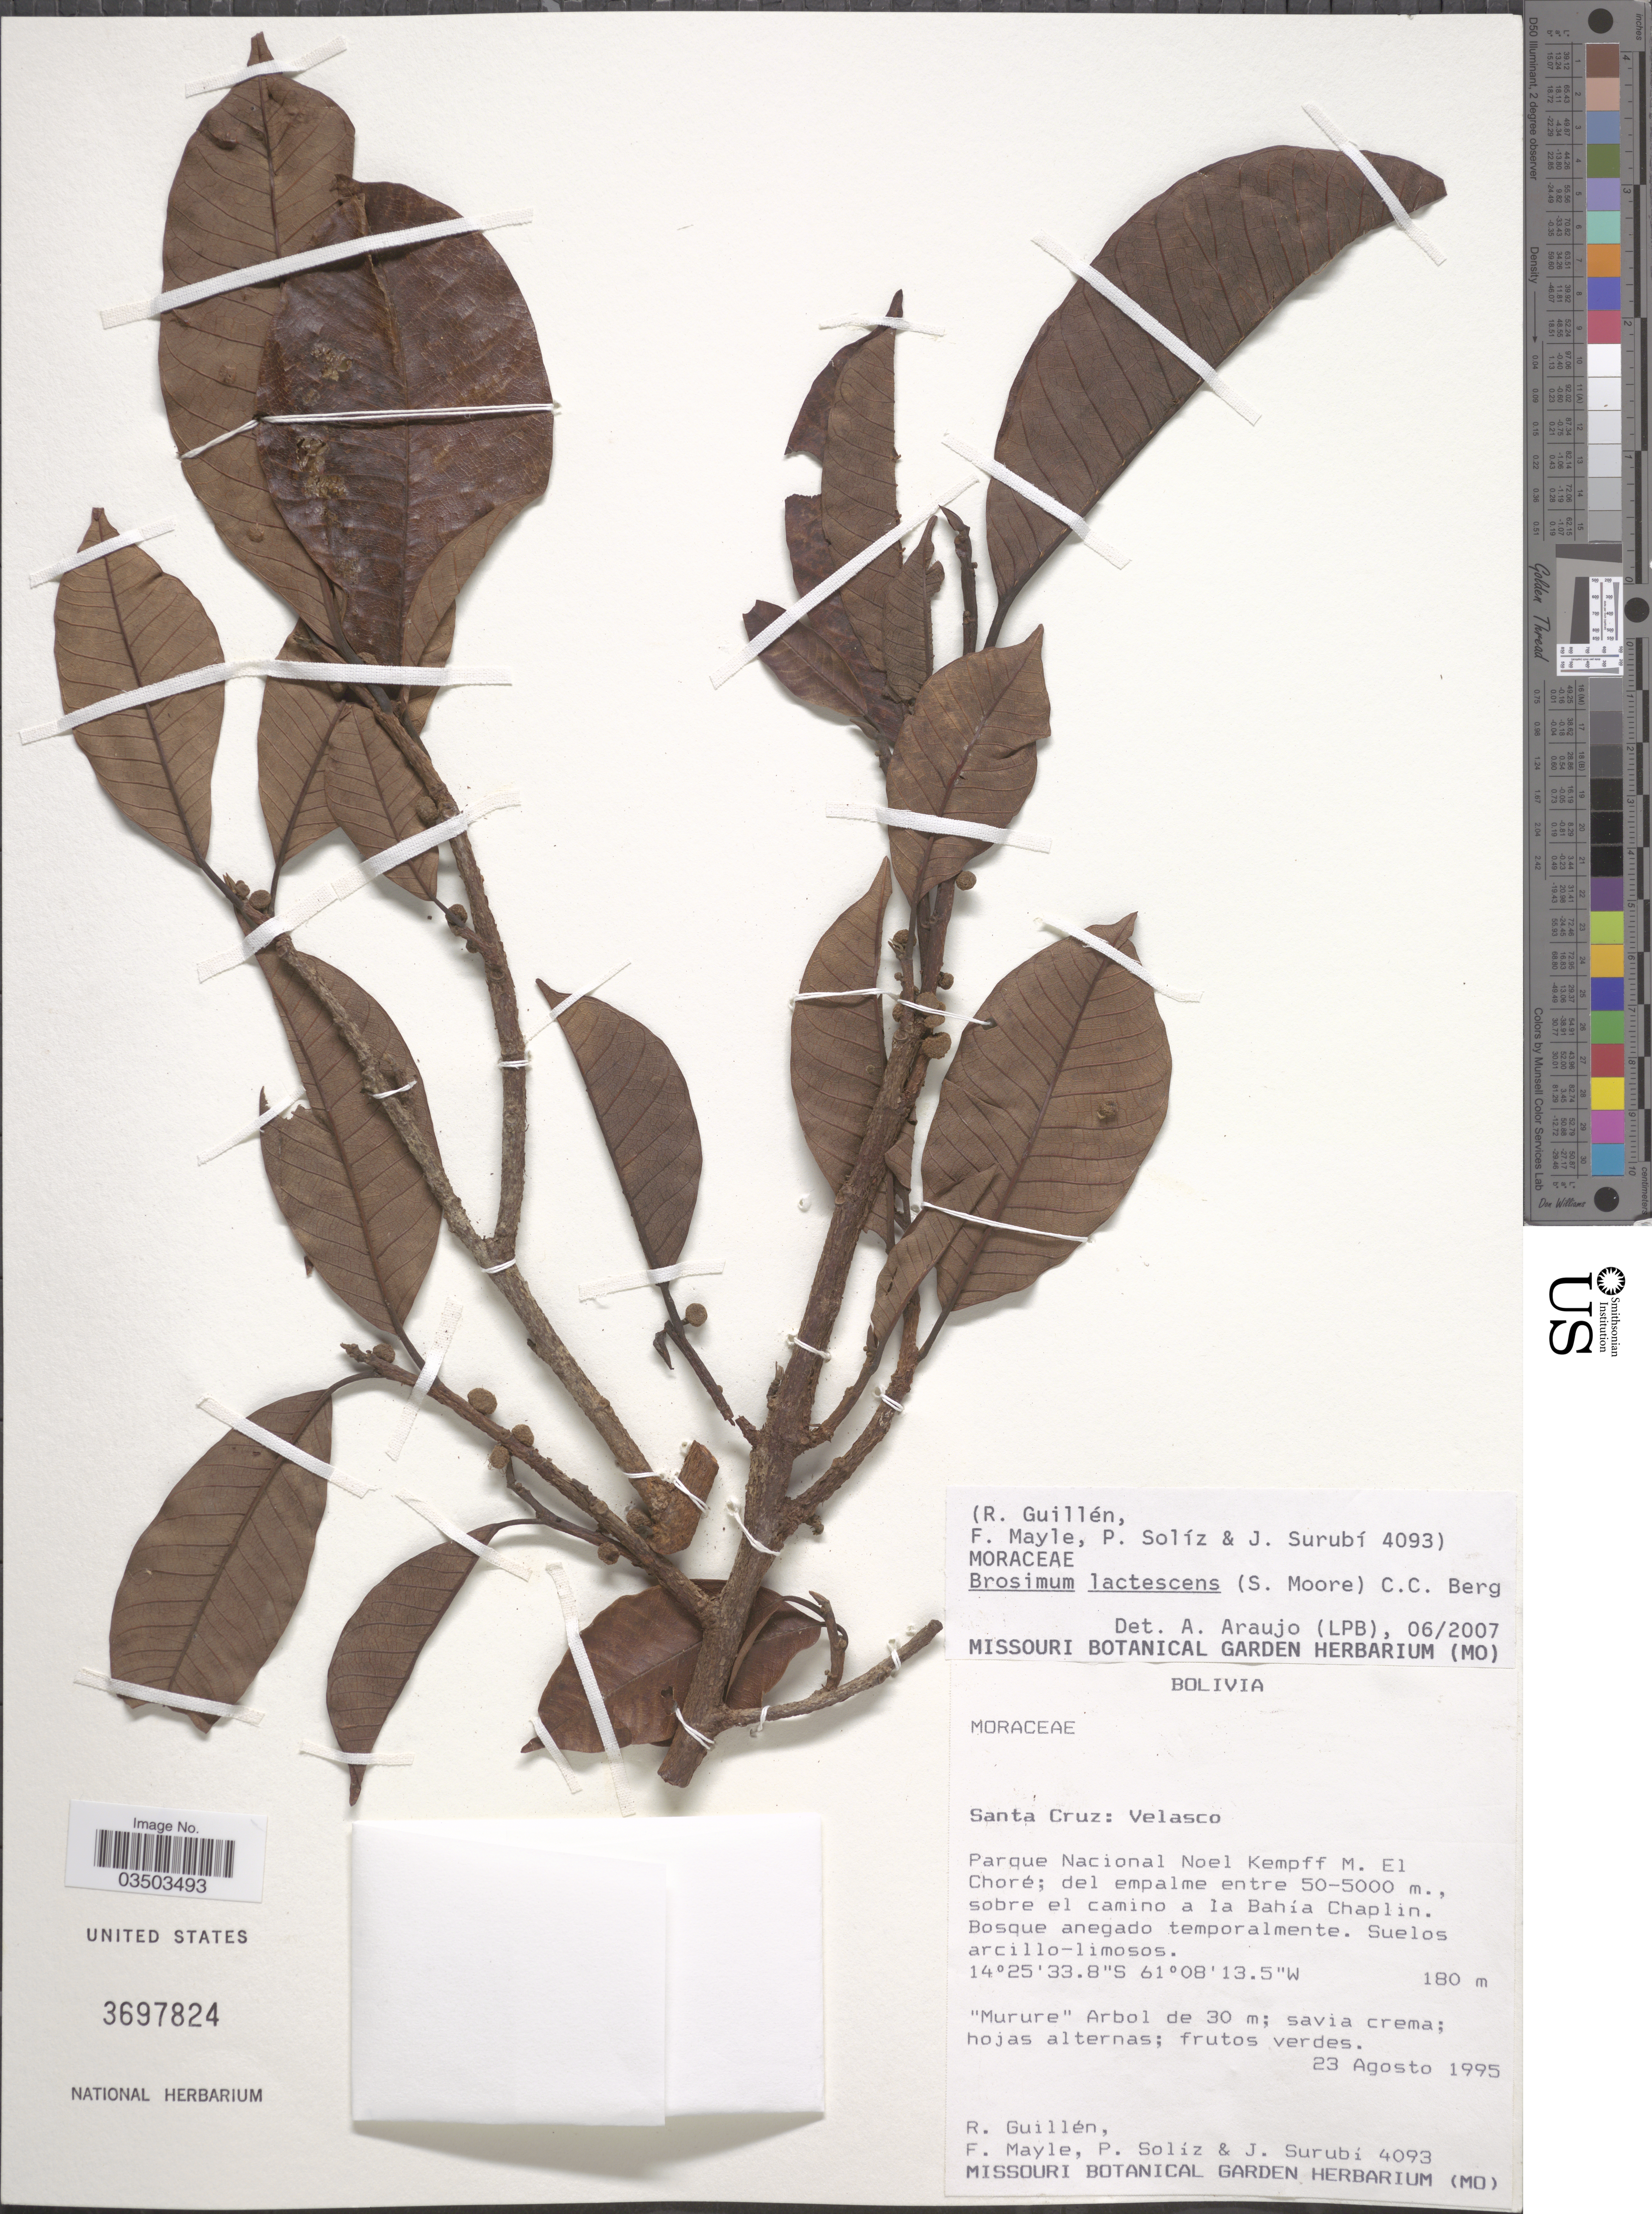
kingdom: Plantae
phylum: Tracheophyta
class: Magnoliopsida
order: Rosales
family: Moraceae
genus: Brosimum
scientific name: Brosimum lactescens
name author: (S. Moore) C.C. Berg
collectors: R. Guillen, F. Mayle, P. Soliz & J. Surubí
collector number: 4093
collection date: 1995-08-23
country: Bolivia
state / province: Santa Cruz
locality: Velasco. Parque Nacional Noel Kempff M. El Choré; del empalme entre 50-5000 m., sobre el camino a la Bahía Chaplin.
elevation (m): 180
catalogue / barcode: US 3697824